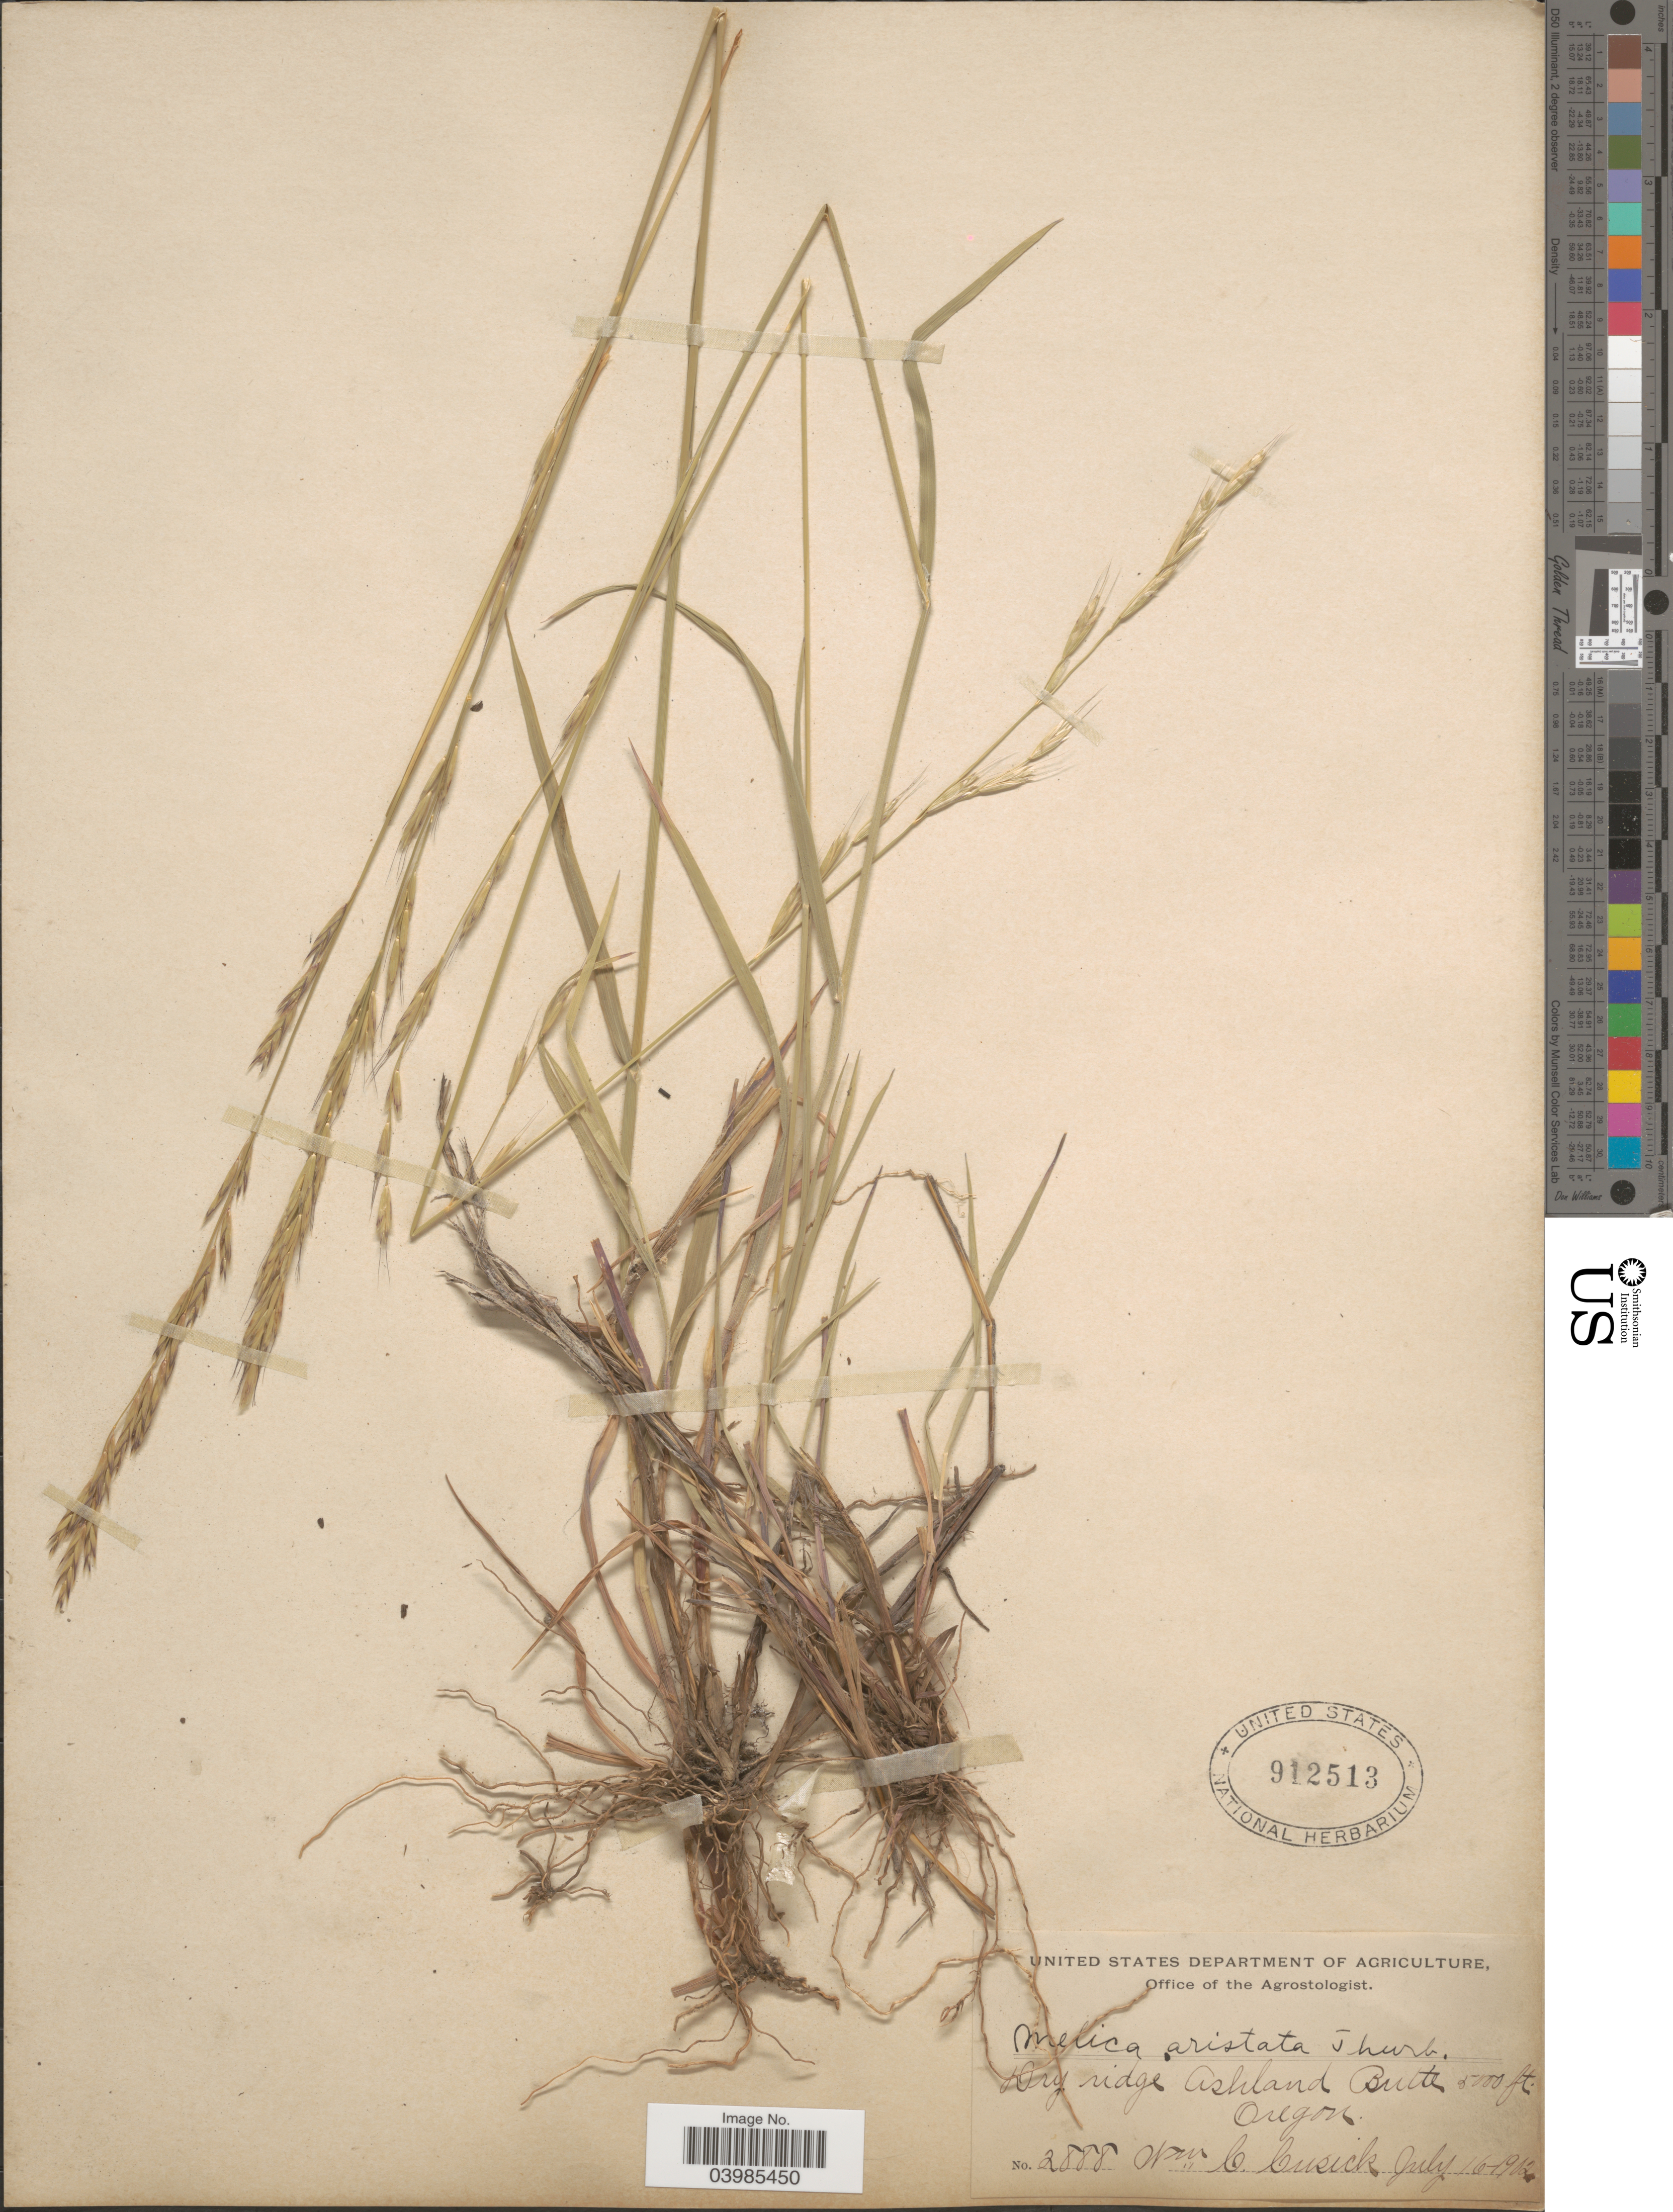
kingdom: Plantae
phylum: Tracheophyta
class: Liliopsida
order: Poales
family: Poaceae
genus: Melica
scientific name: Melica aristata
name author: Thurb. ex Bol.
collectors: W. C. Cusick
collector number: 2888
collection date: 1902-07-16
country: United States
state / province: Oregon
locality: Dry ridge Ashland Butte.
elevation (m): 1524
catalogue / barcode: US 912513